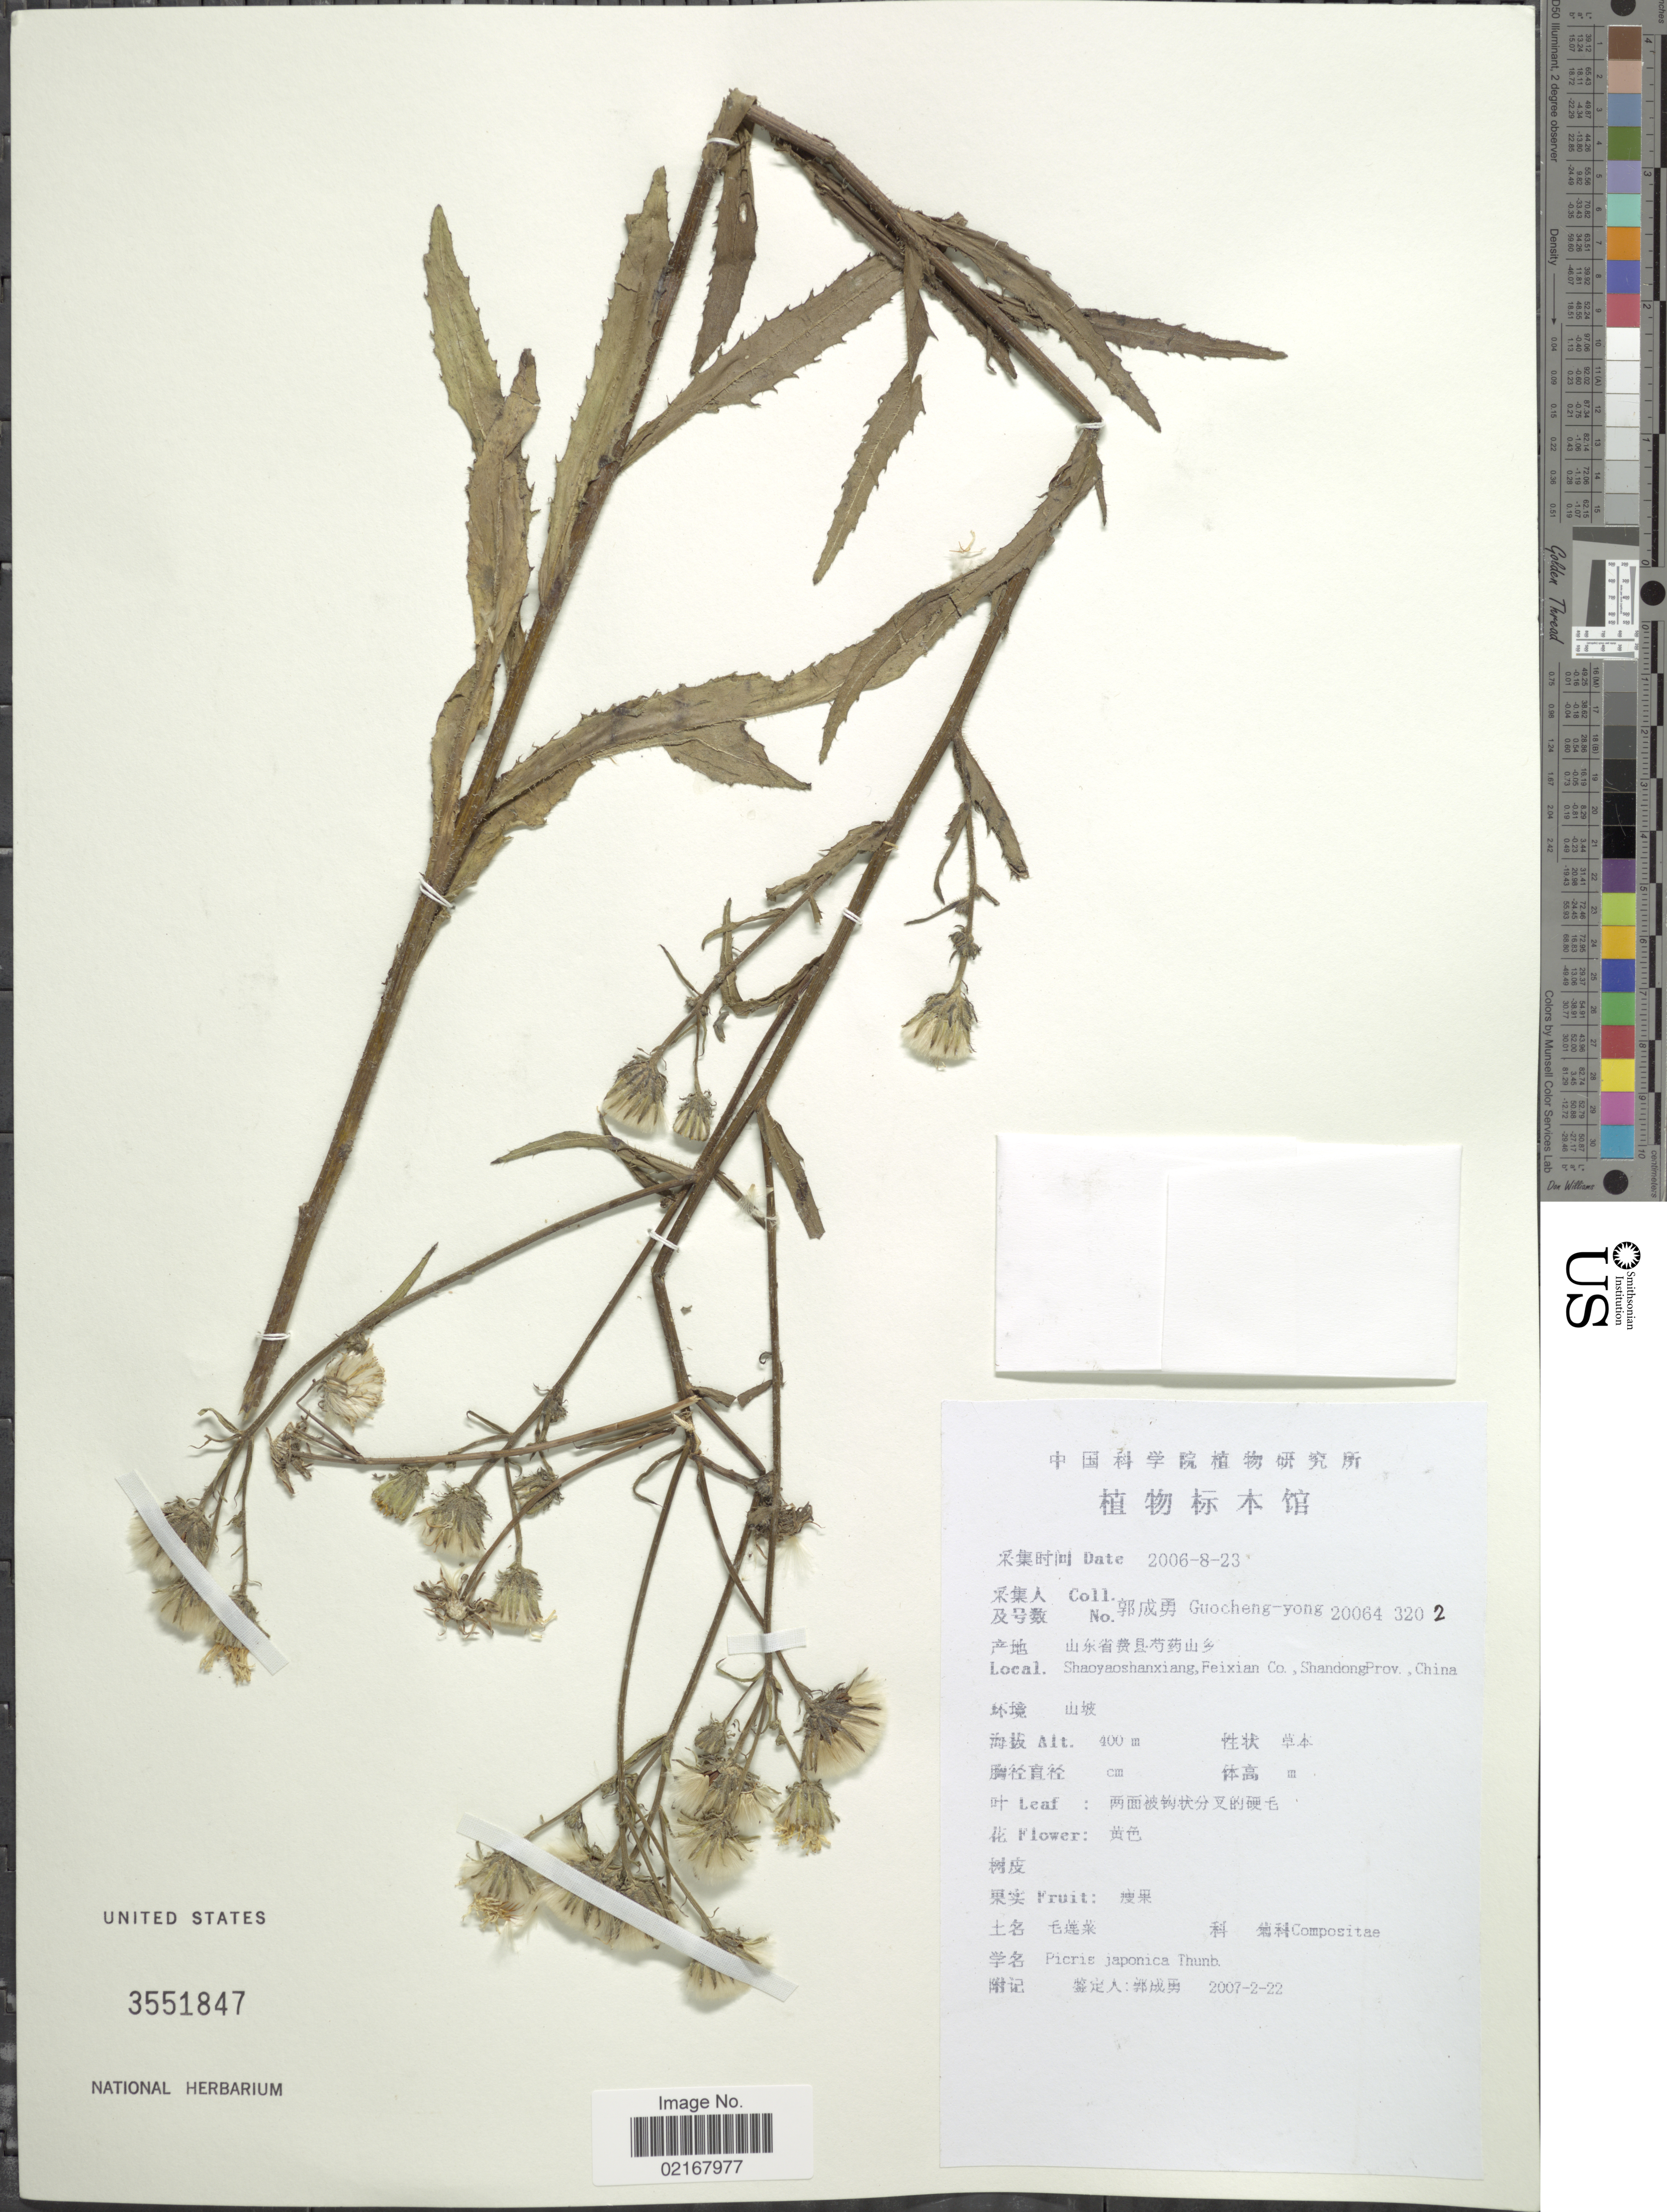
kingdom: Plantae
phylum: Tracheophyta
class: Magnoliopsida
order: Asterales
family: Asteraceae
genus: Picris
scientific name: Picris hieracioides subsp. japonica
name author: (Thurb.) Krylov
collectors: Guo cheng-yong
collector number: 20064/320/2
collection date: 2006-08-23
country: China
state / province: Shandong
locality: Shaoyaoshanxiang, Feixian Co., Shandong Prov.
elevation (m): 400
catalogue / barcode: US 3551847